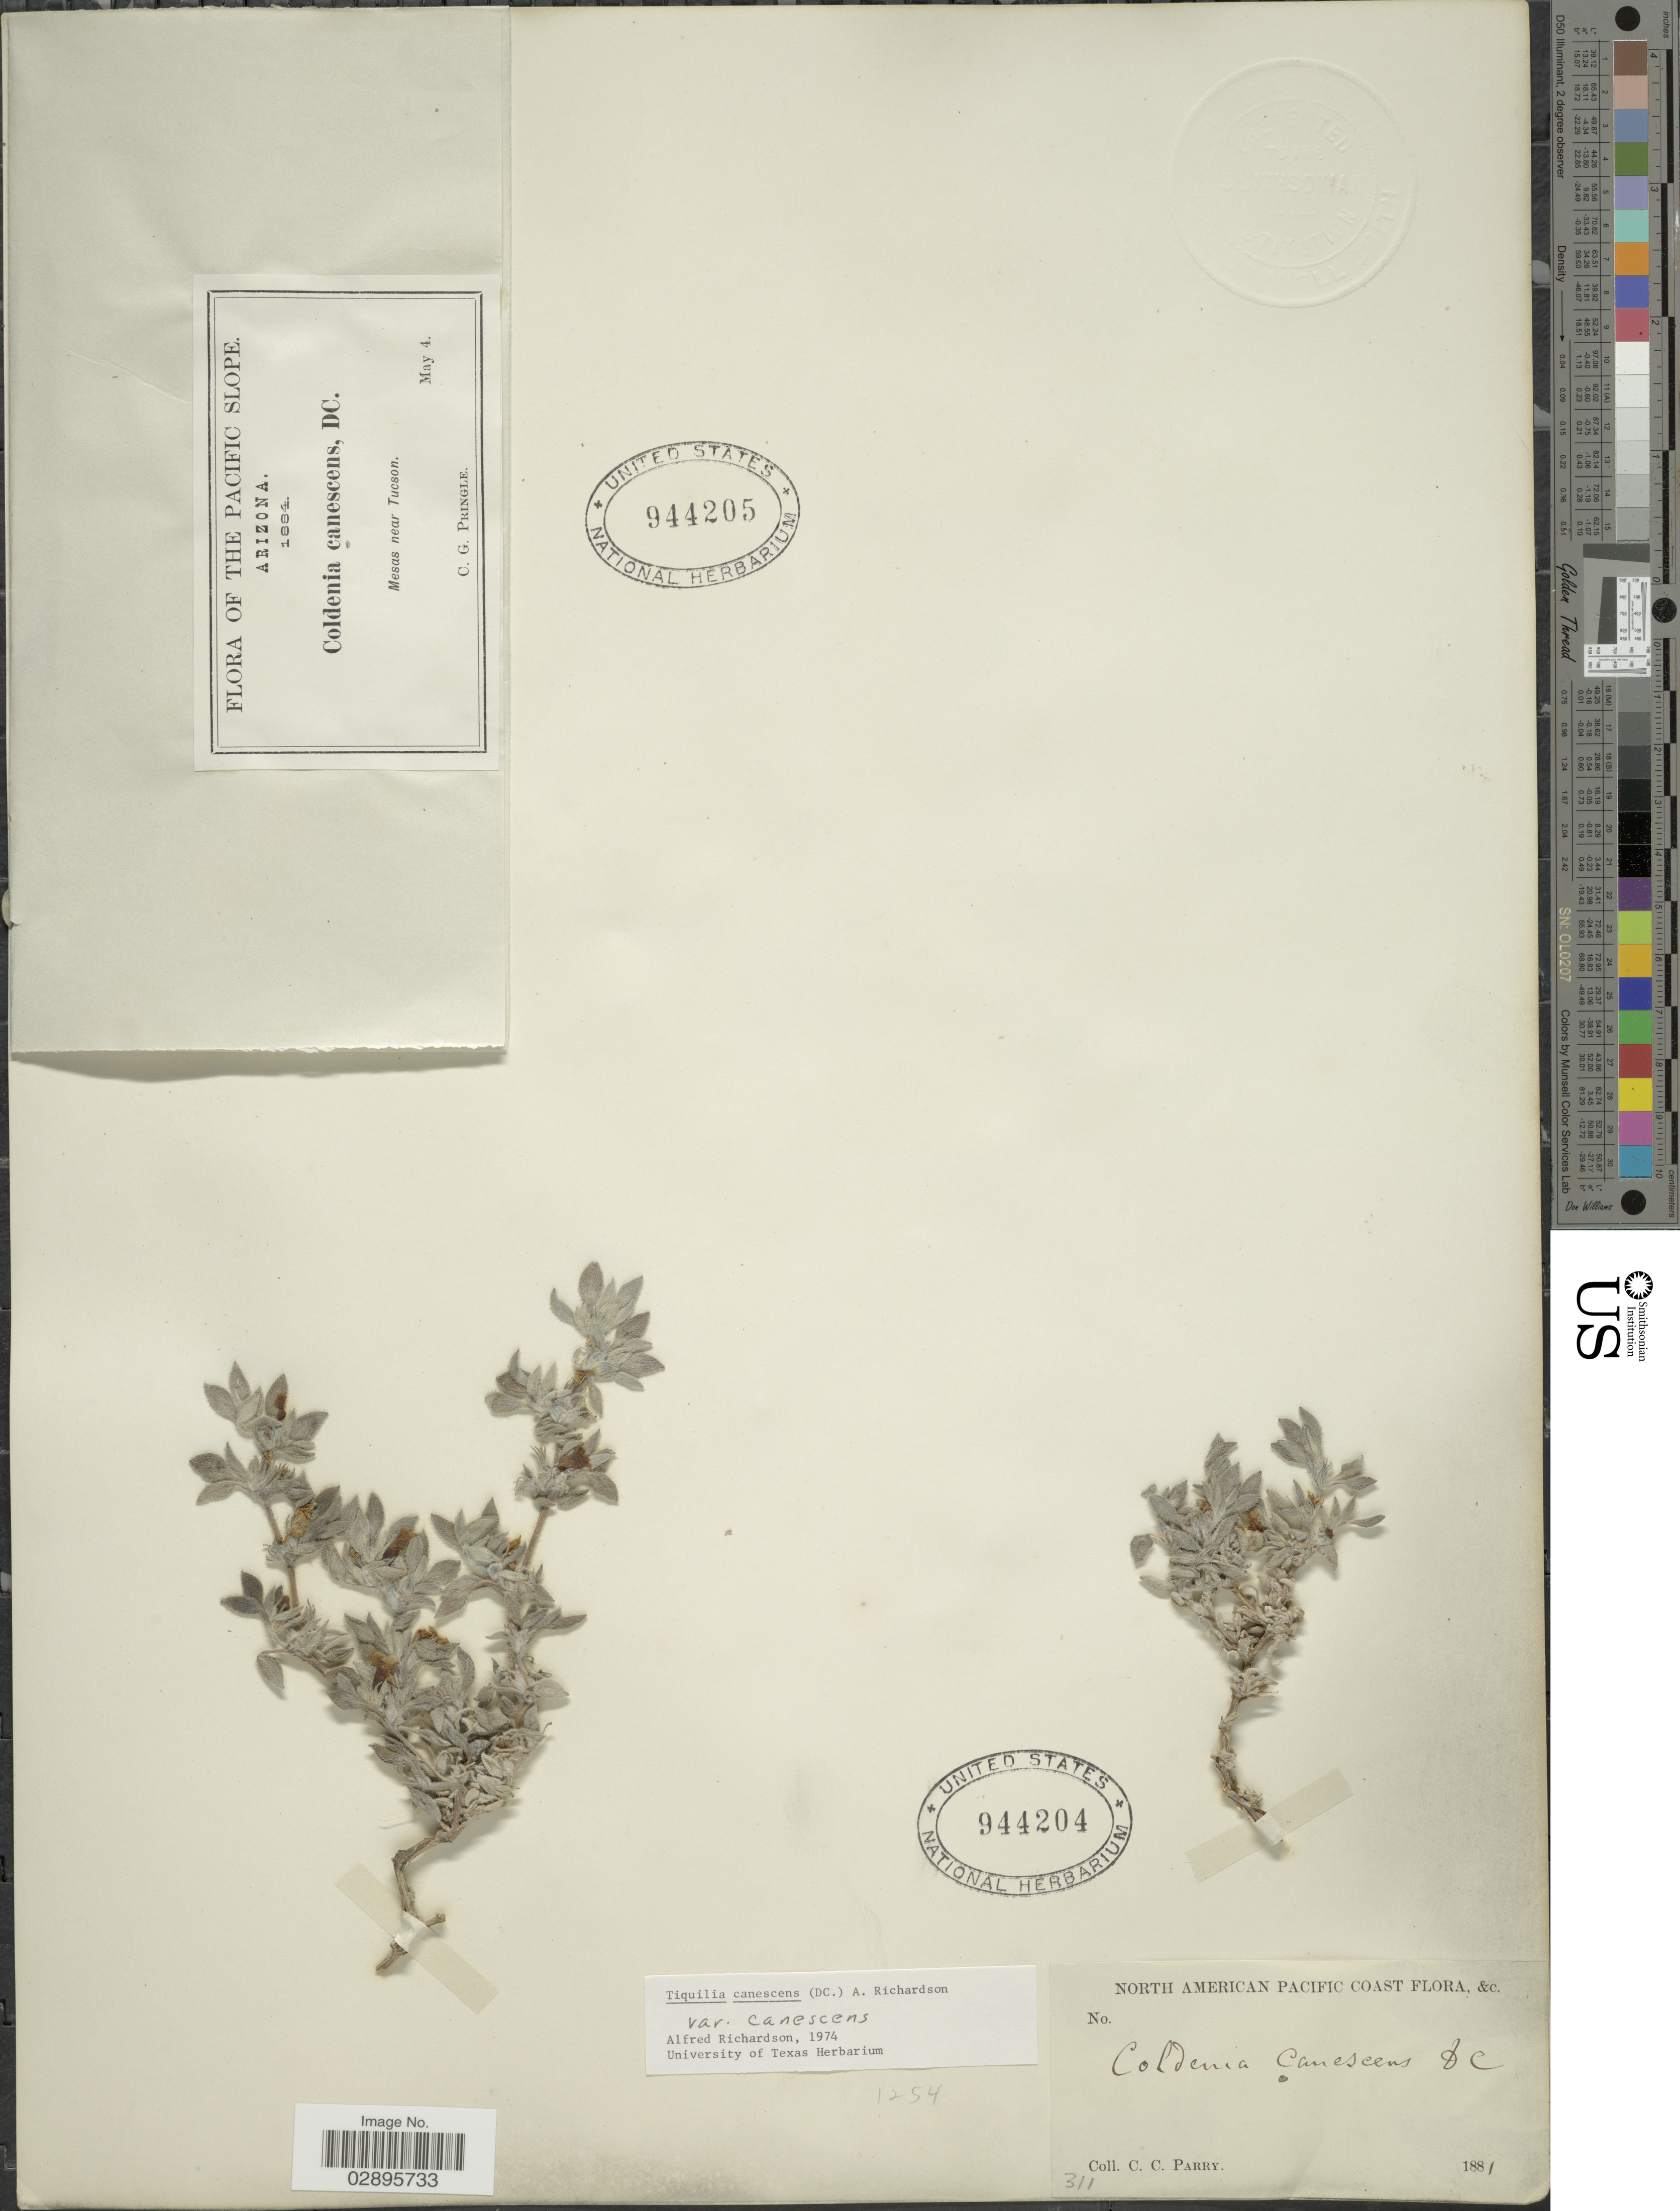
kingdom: Plantae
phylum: Tracheophyta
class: Magnoliopsida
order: Boraginales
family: Ehretiaceae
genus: Tiquilia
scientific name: Tiquilia canescens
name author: (A. DC.) A.T. Richardson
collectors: C. C. Parry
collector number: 311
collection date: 1881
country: United States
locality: North American Pacific Coast.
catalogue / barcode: US 944204